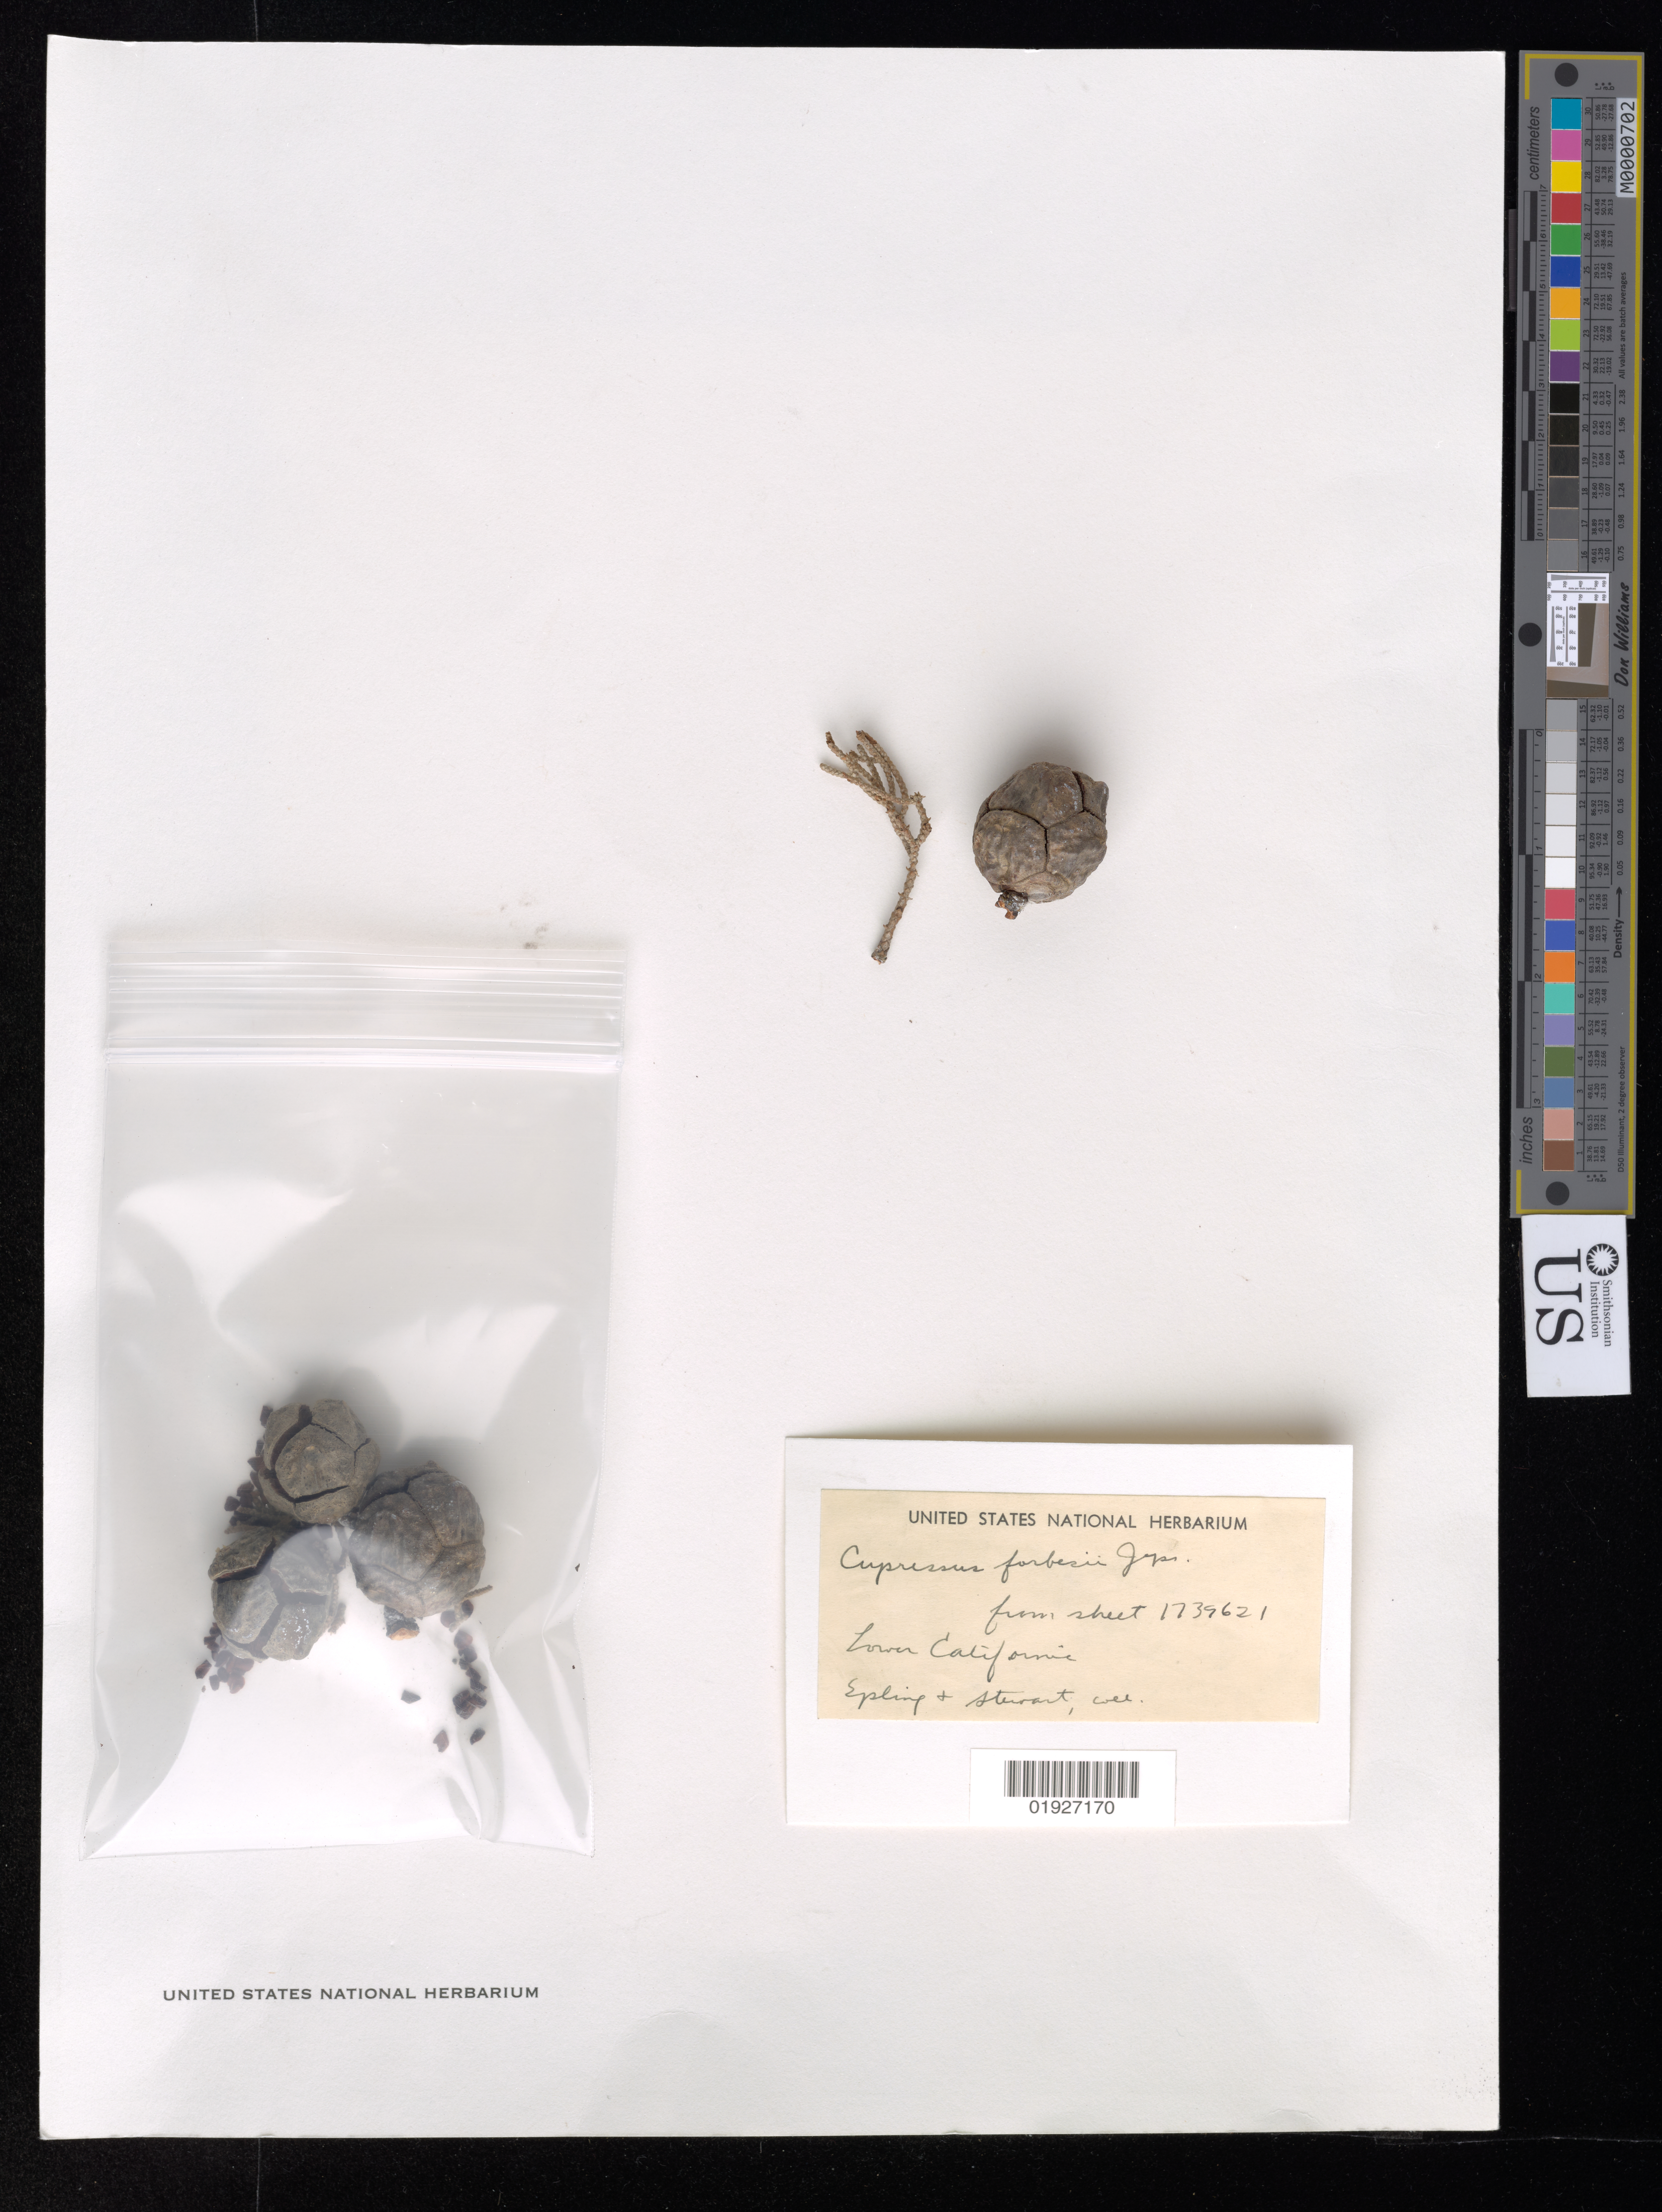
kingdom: Plantae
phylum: Tracheophyta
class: Pinopsida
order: Pinales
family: Cupressaceae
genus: Hesperocyparis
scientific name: Hesperocyparis arizonica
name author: (Greene) Bartel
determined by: (US) Smithsonian Institution - National Museum of Natural History - Department of Botany (UNITED STATES)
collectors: C. C. Epling & Stewart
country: United States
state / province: California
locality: Lower California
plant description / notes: "from sheet 1739621."